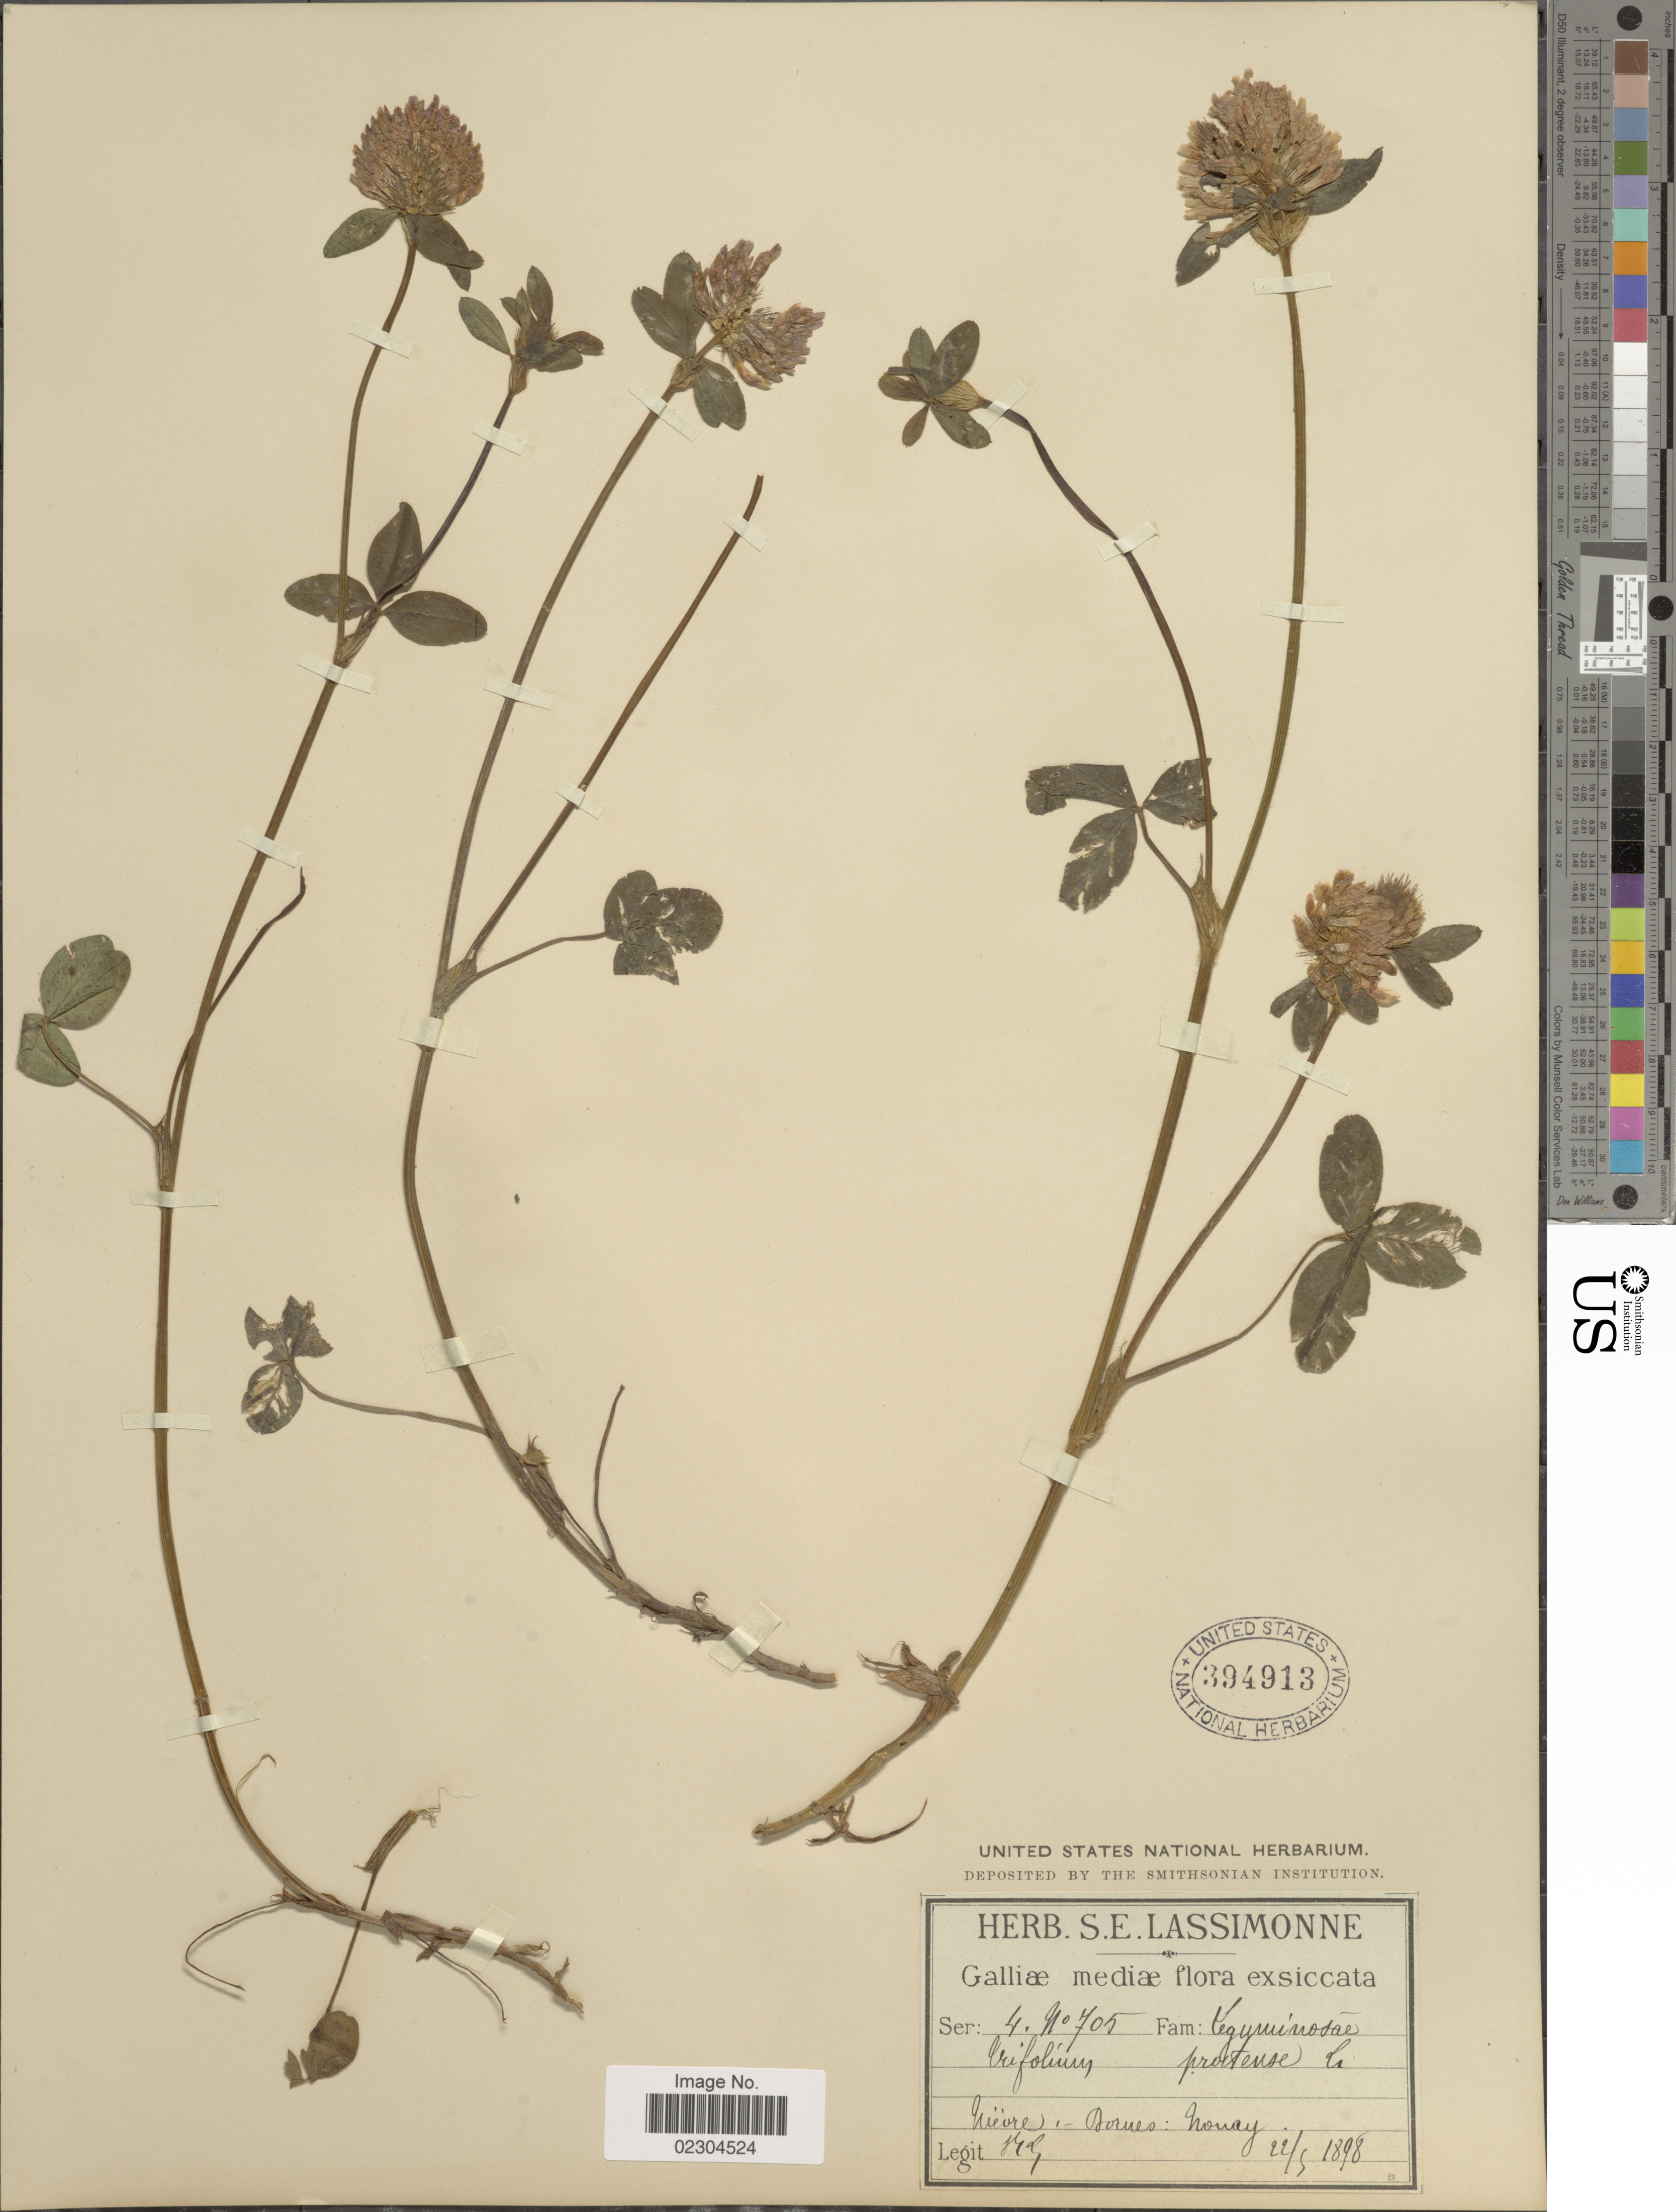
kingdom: Plantae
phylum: Tracheophyta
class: Magnoliopsida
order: Fabales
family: Fabaceae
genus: Trifolium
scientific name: Trifolium pratense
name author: L.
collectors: S. Lassimonne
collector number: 705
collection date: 1898-05-22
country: France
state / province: Bourgogne-Franche-Comté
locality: Galliæ mediæ. Nonay.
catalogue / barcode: US 394913